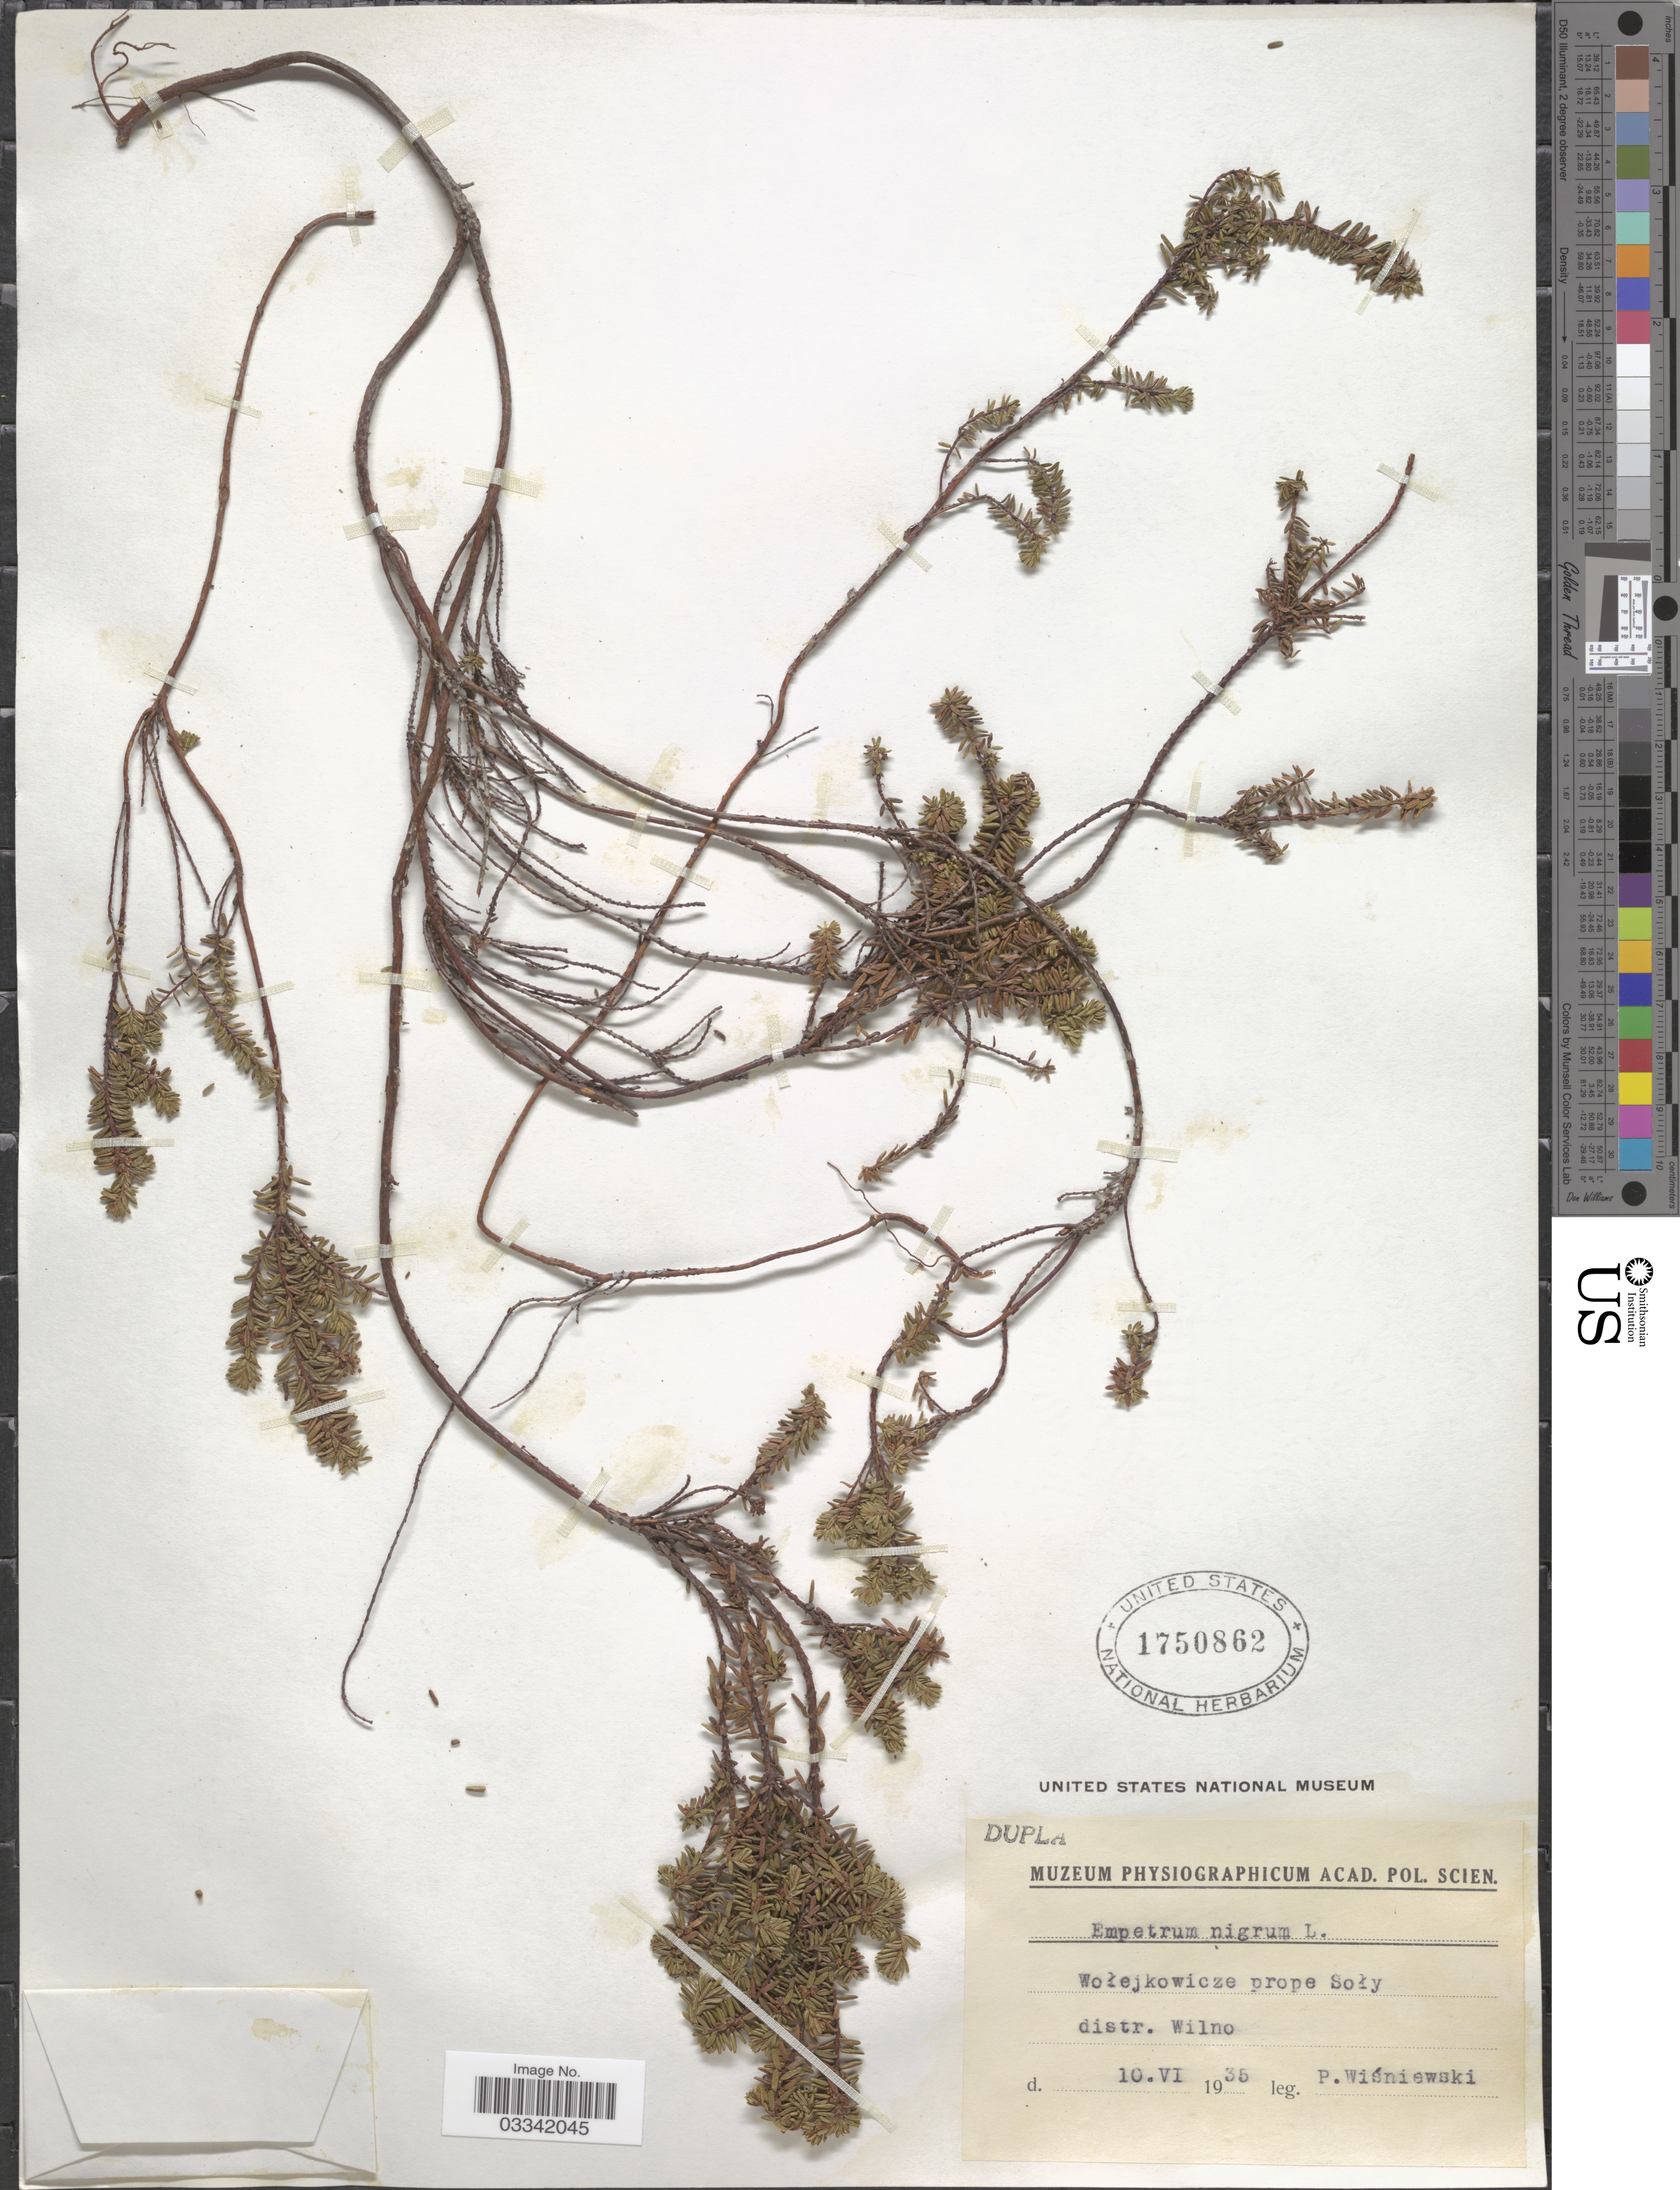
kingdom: Plantae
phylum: Tracheophyta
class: Magnoliopsida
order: Ericales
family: Ericaceae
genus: Empetrum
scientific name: Empetrum nigrum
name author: L.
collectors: P. Wiśniewski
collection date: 1935-06-10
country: Poland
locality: Wołejkowicze prope Soły distr. Wilno.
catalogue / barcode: US 1750862